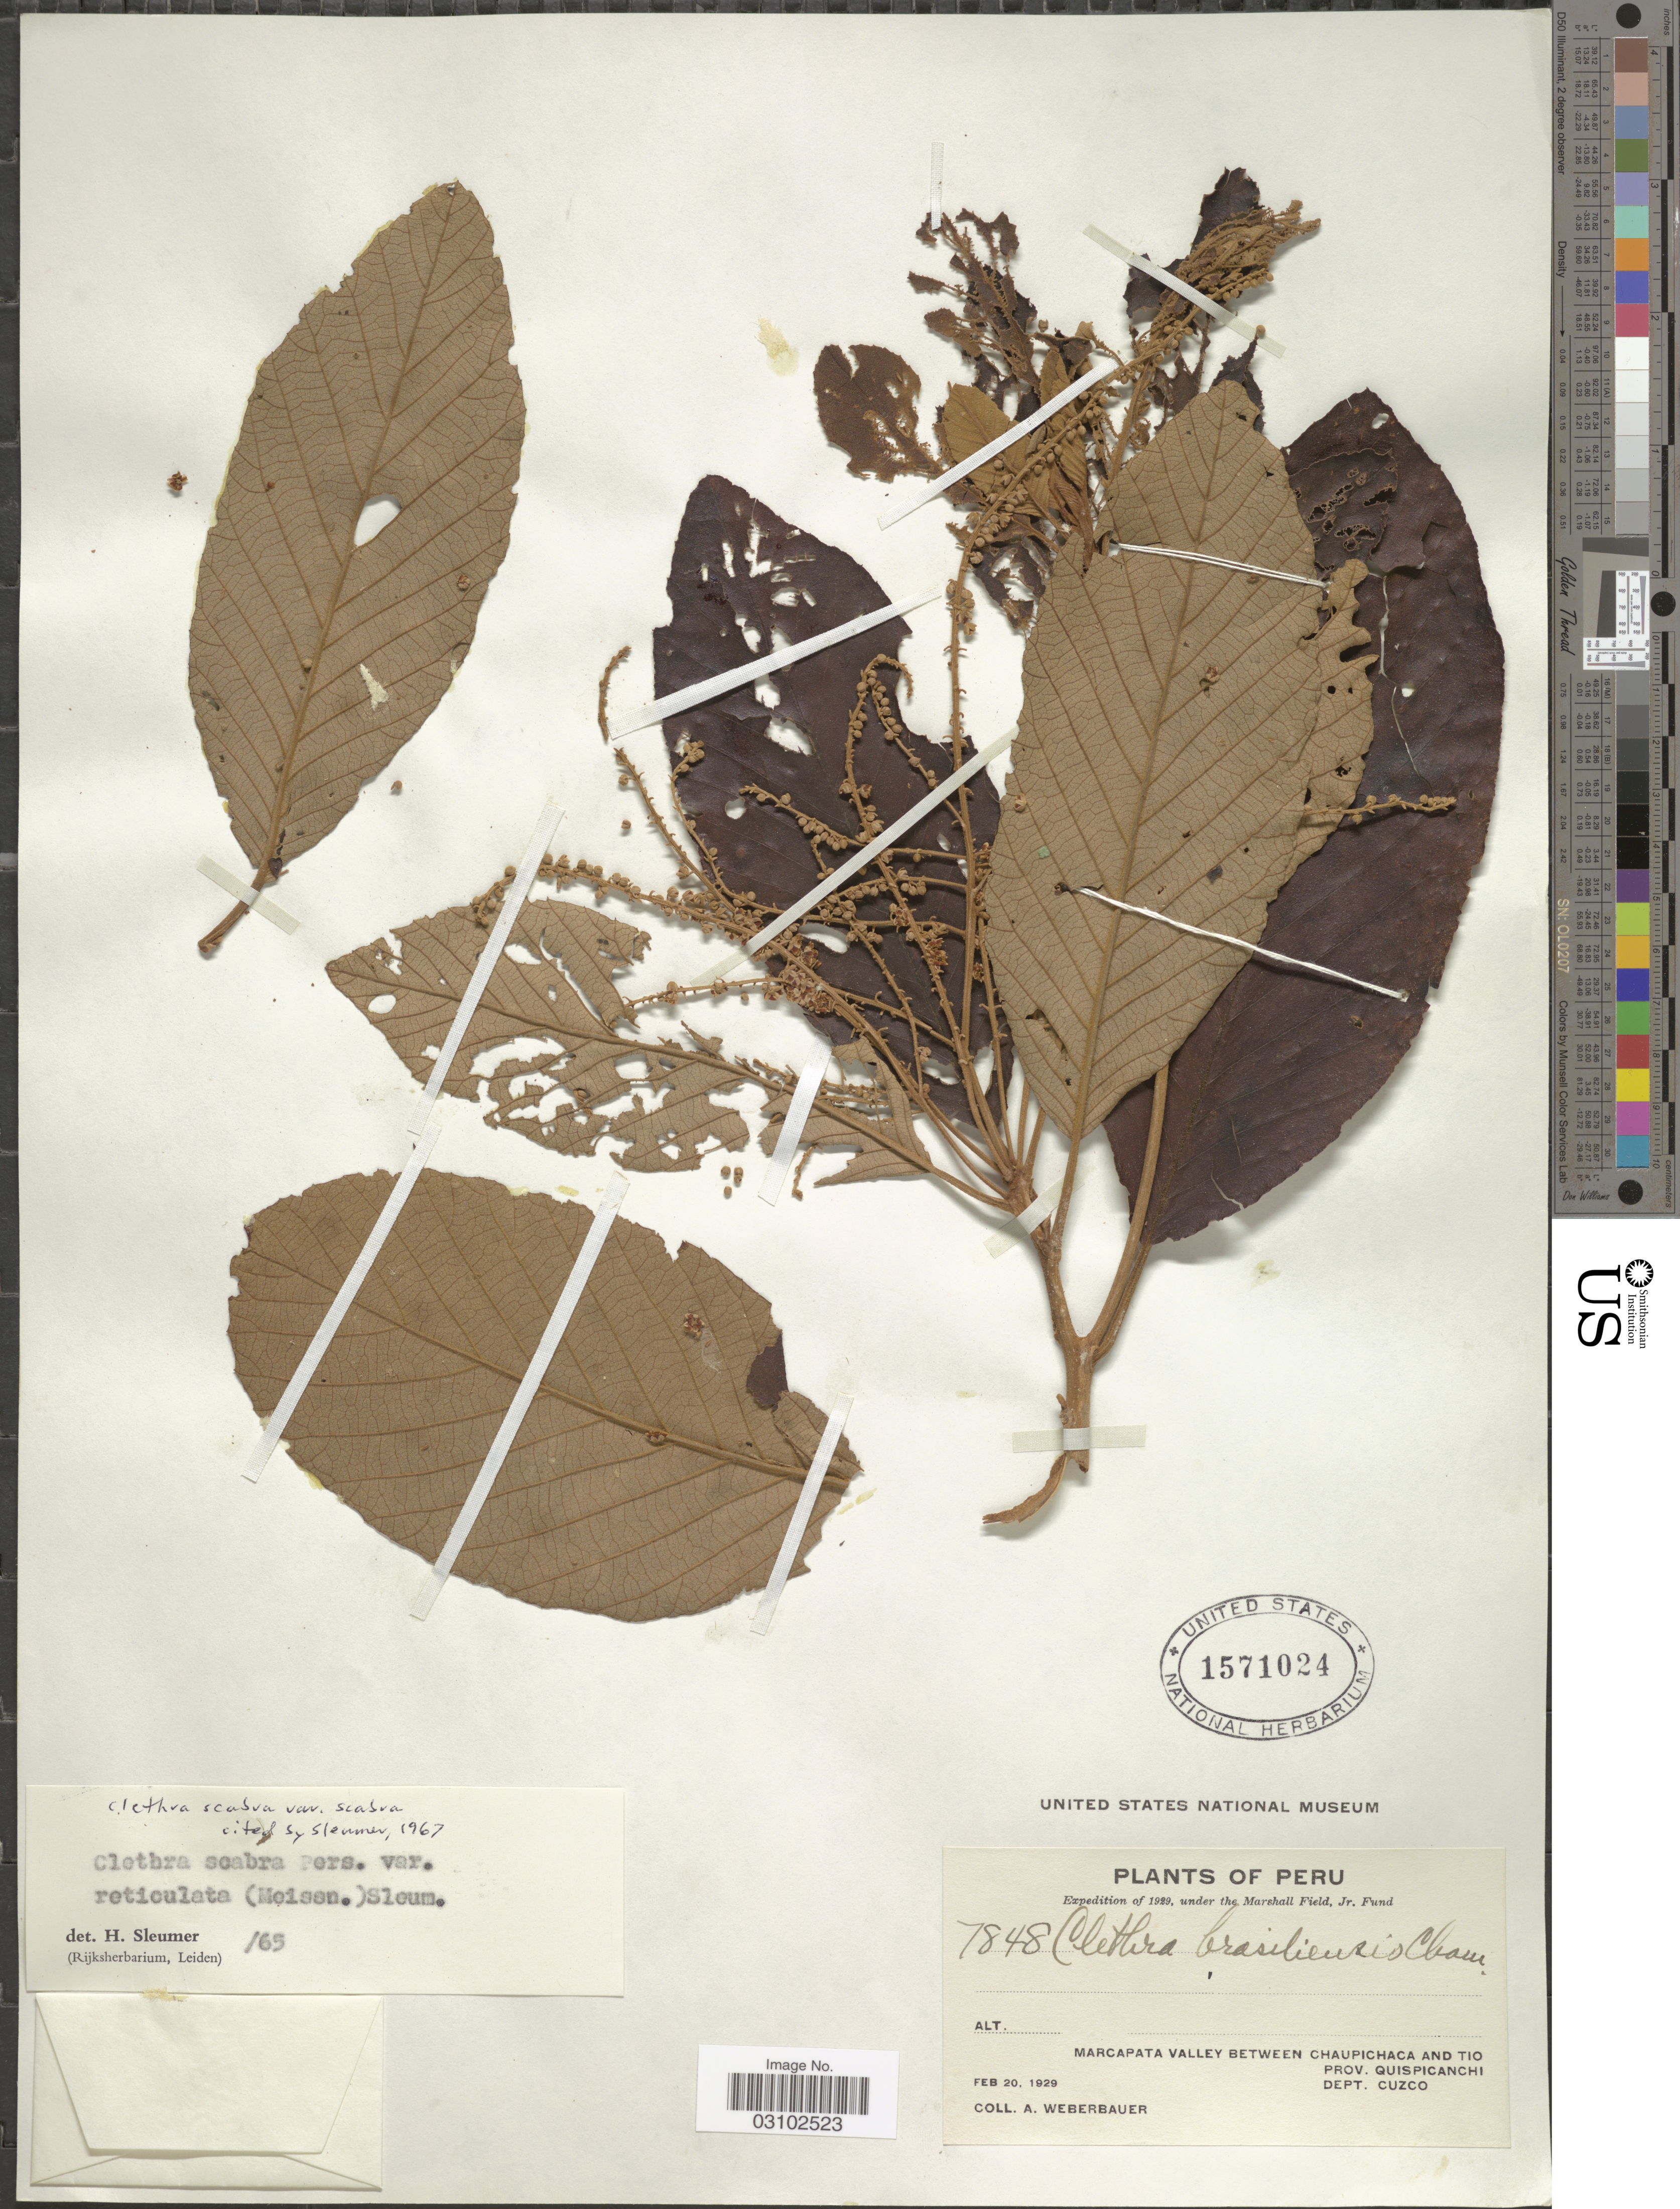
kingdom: Plantae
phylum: Tracheophyta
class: Magnoliopsida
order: Ericales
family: Clethraceae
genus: Clethra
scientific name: Clethra scabra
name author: Pers.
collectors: A. Weberbauer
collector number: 7848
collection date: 1929-02-20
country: Peru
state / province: Cusco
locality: Marcapata Valley between Chaupichaca and Tio, Prov. Quispicanchi, Dept. Cuzco.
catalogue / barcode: US 1571024